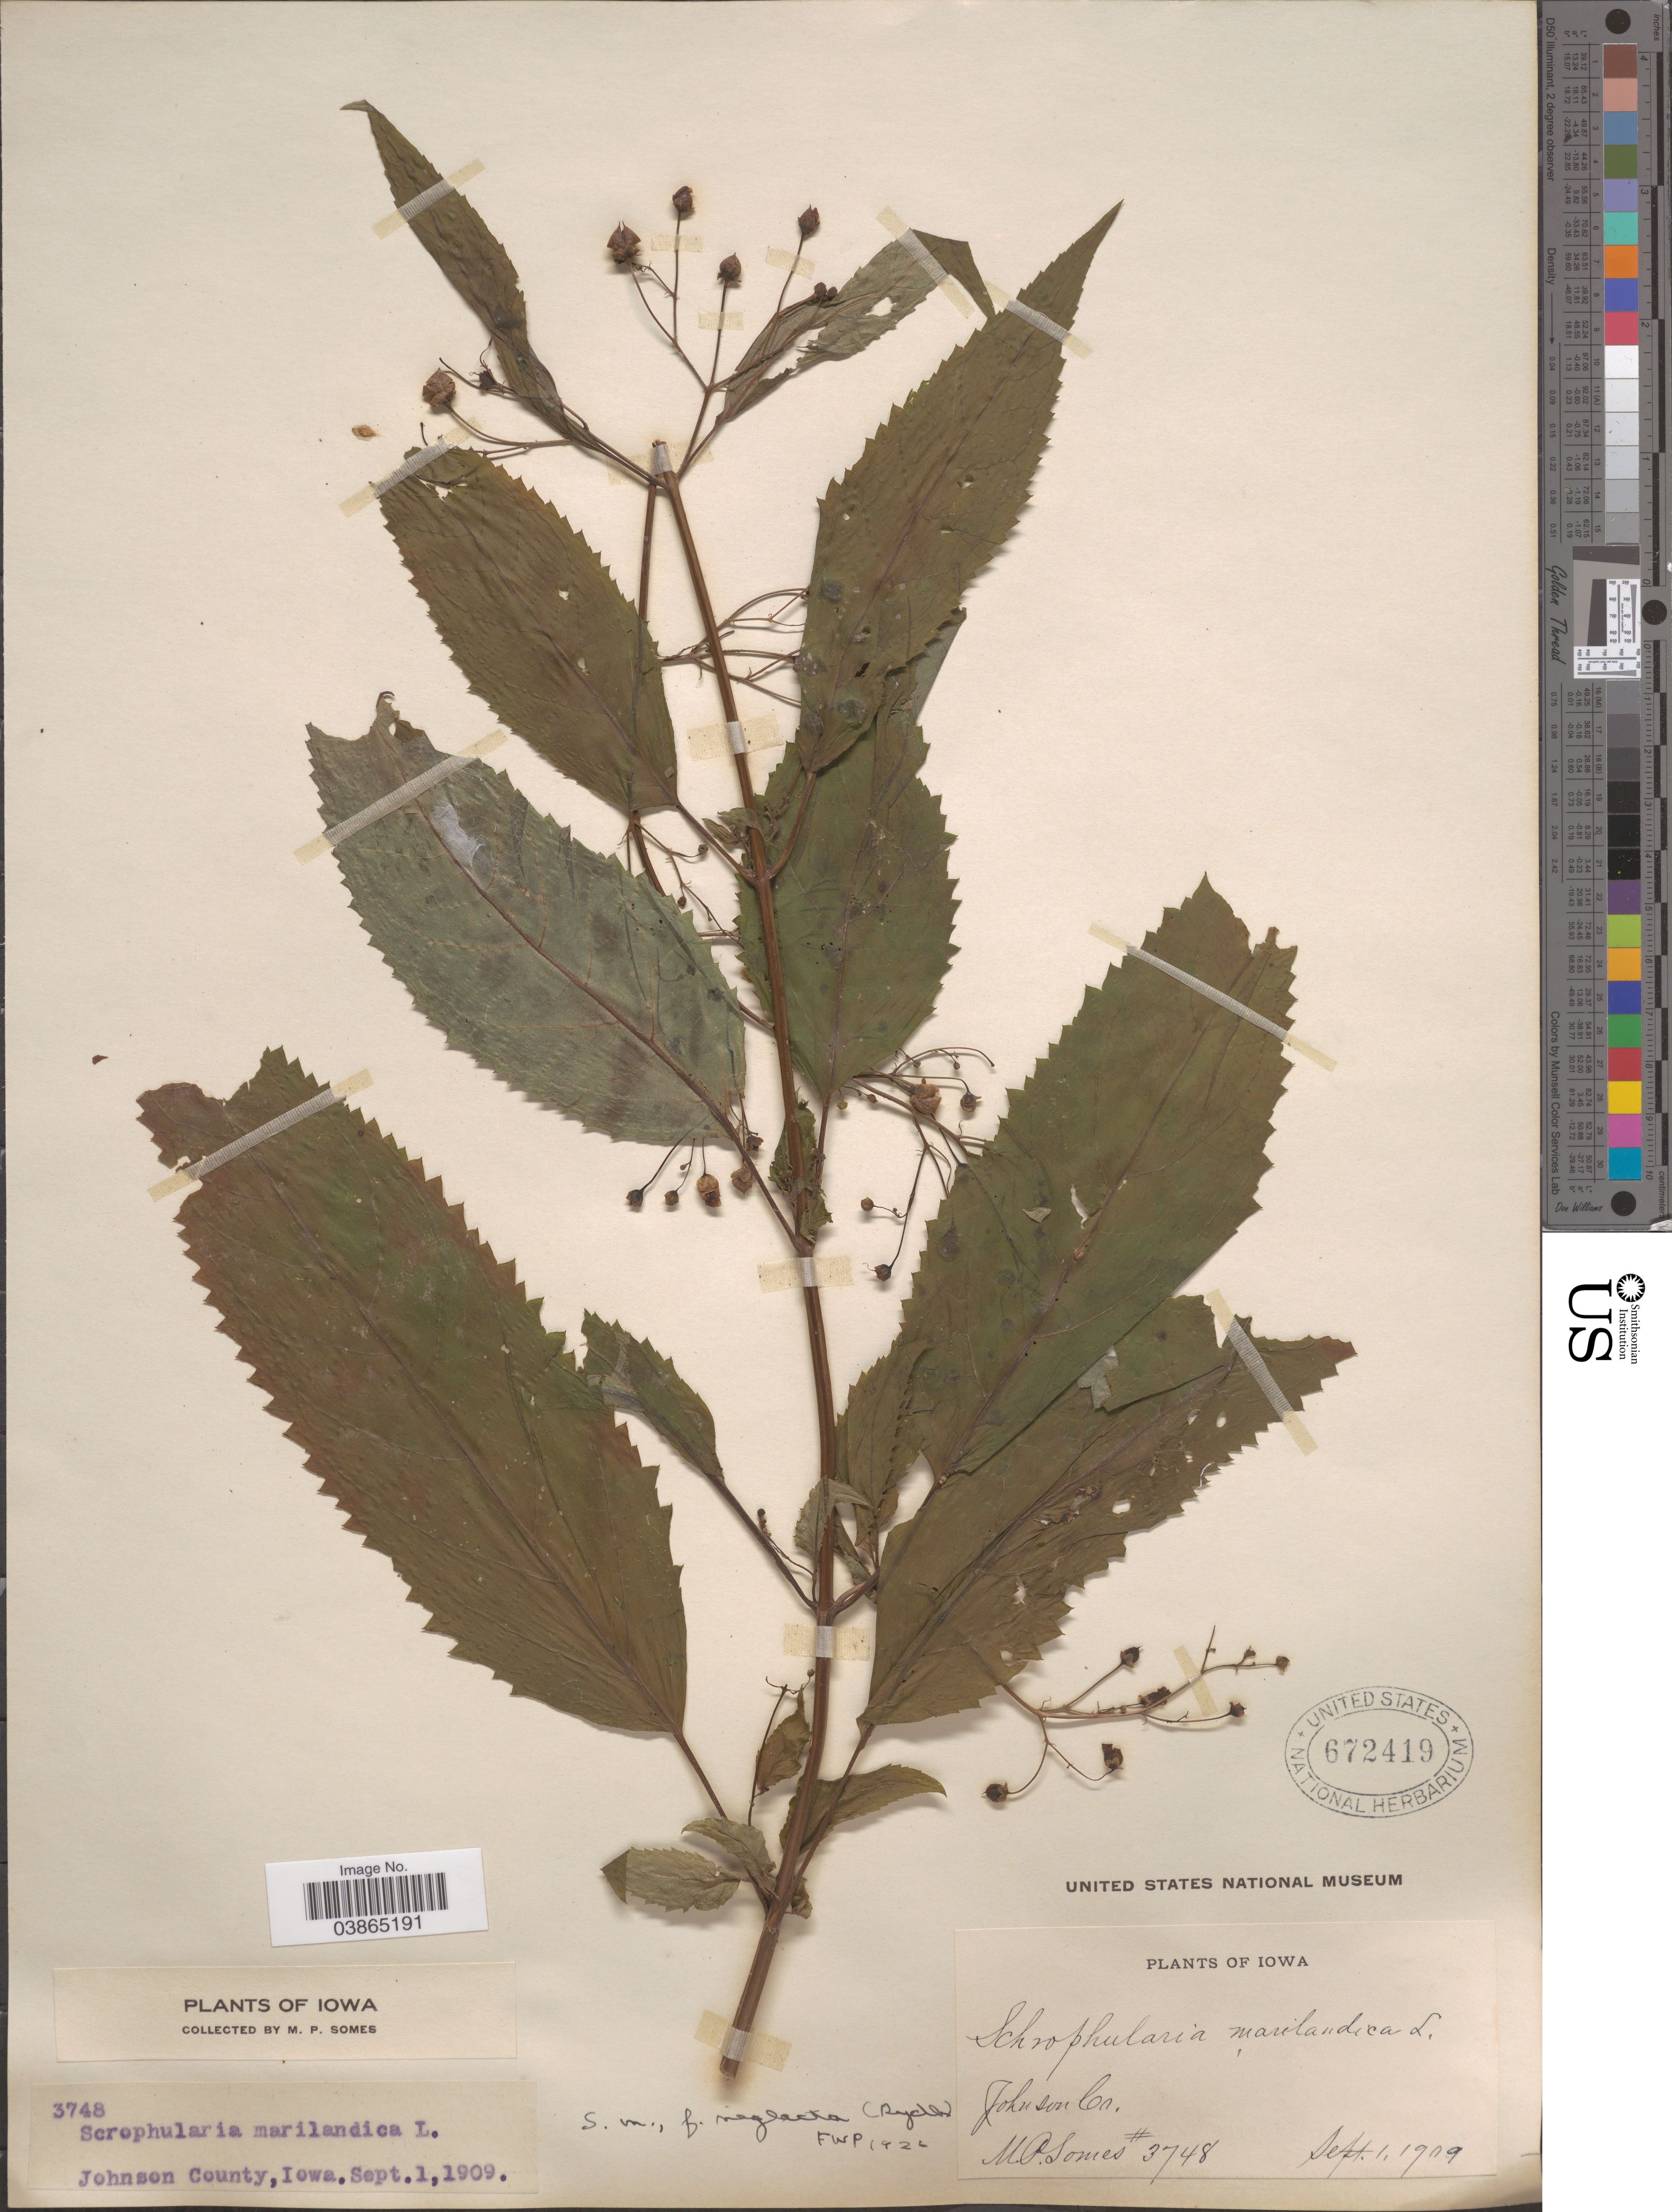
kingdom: Plantae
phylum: Tracheophyta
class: Magnoliopsida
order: Lamiales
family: Scrophulariaceae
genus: Scrophularia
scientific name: Scrophularia marylandica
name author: Georgi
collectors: M. Somes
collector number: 3748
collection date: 1909-09-01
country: United States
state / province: Iowa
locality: Johnson County.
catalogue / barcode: US 672419